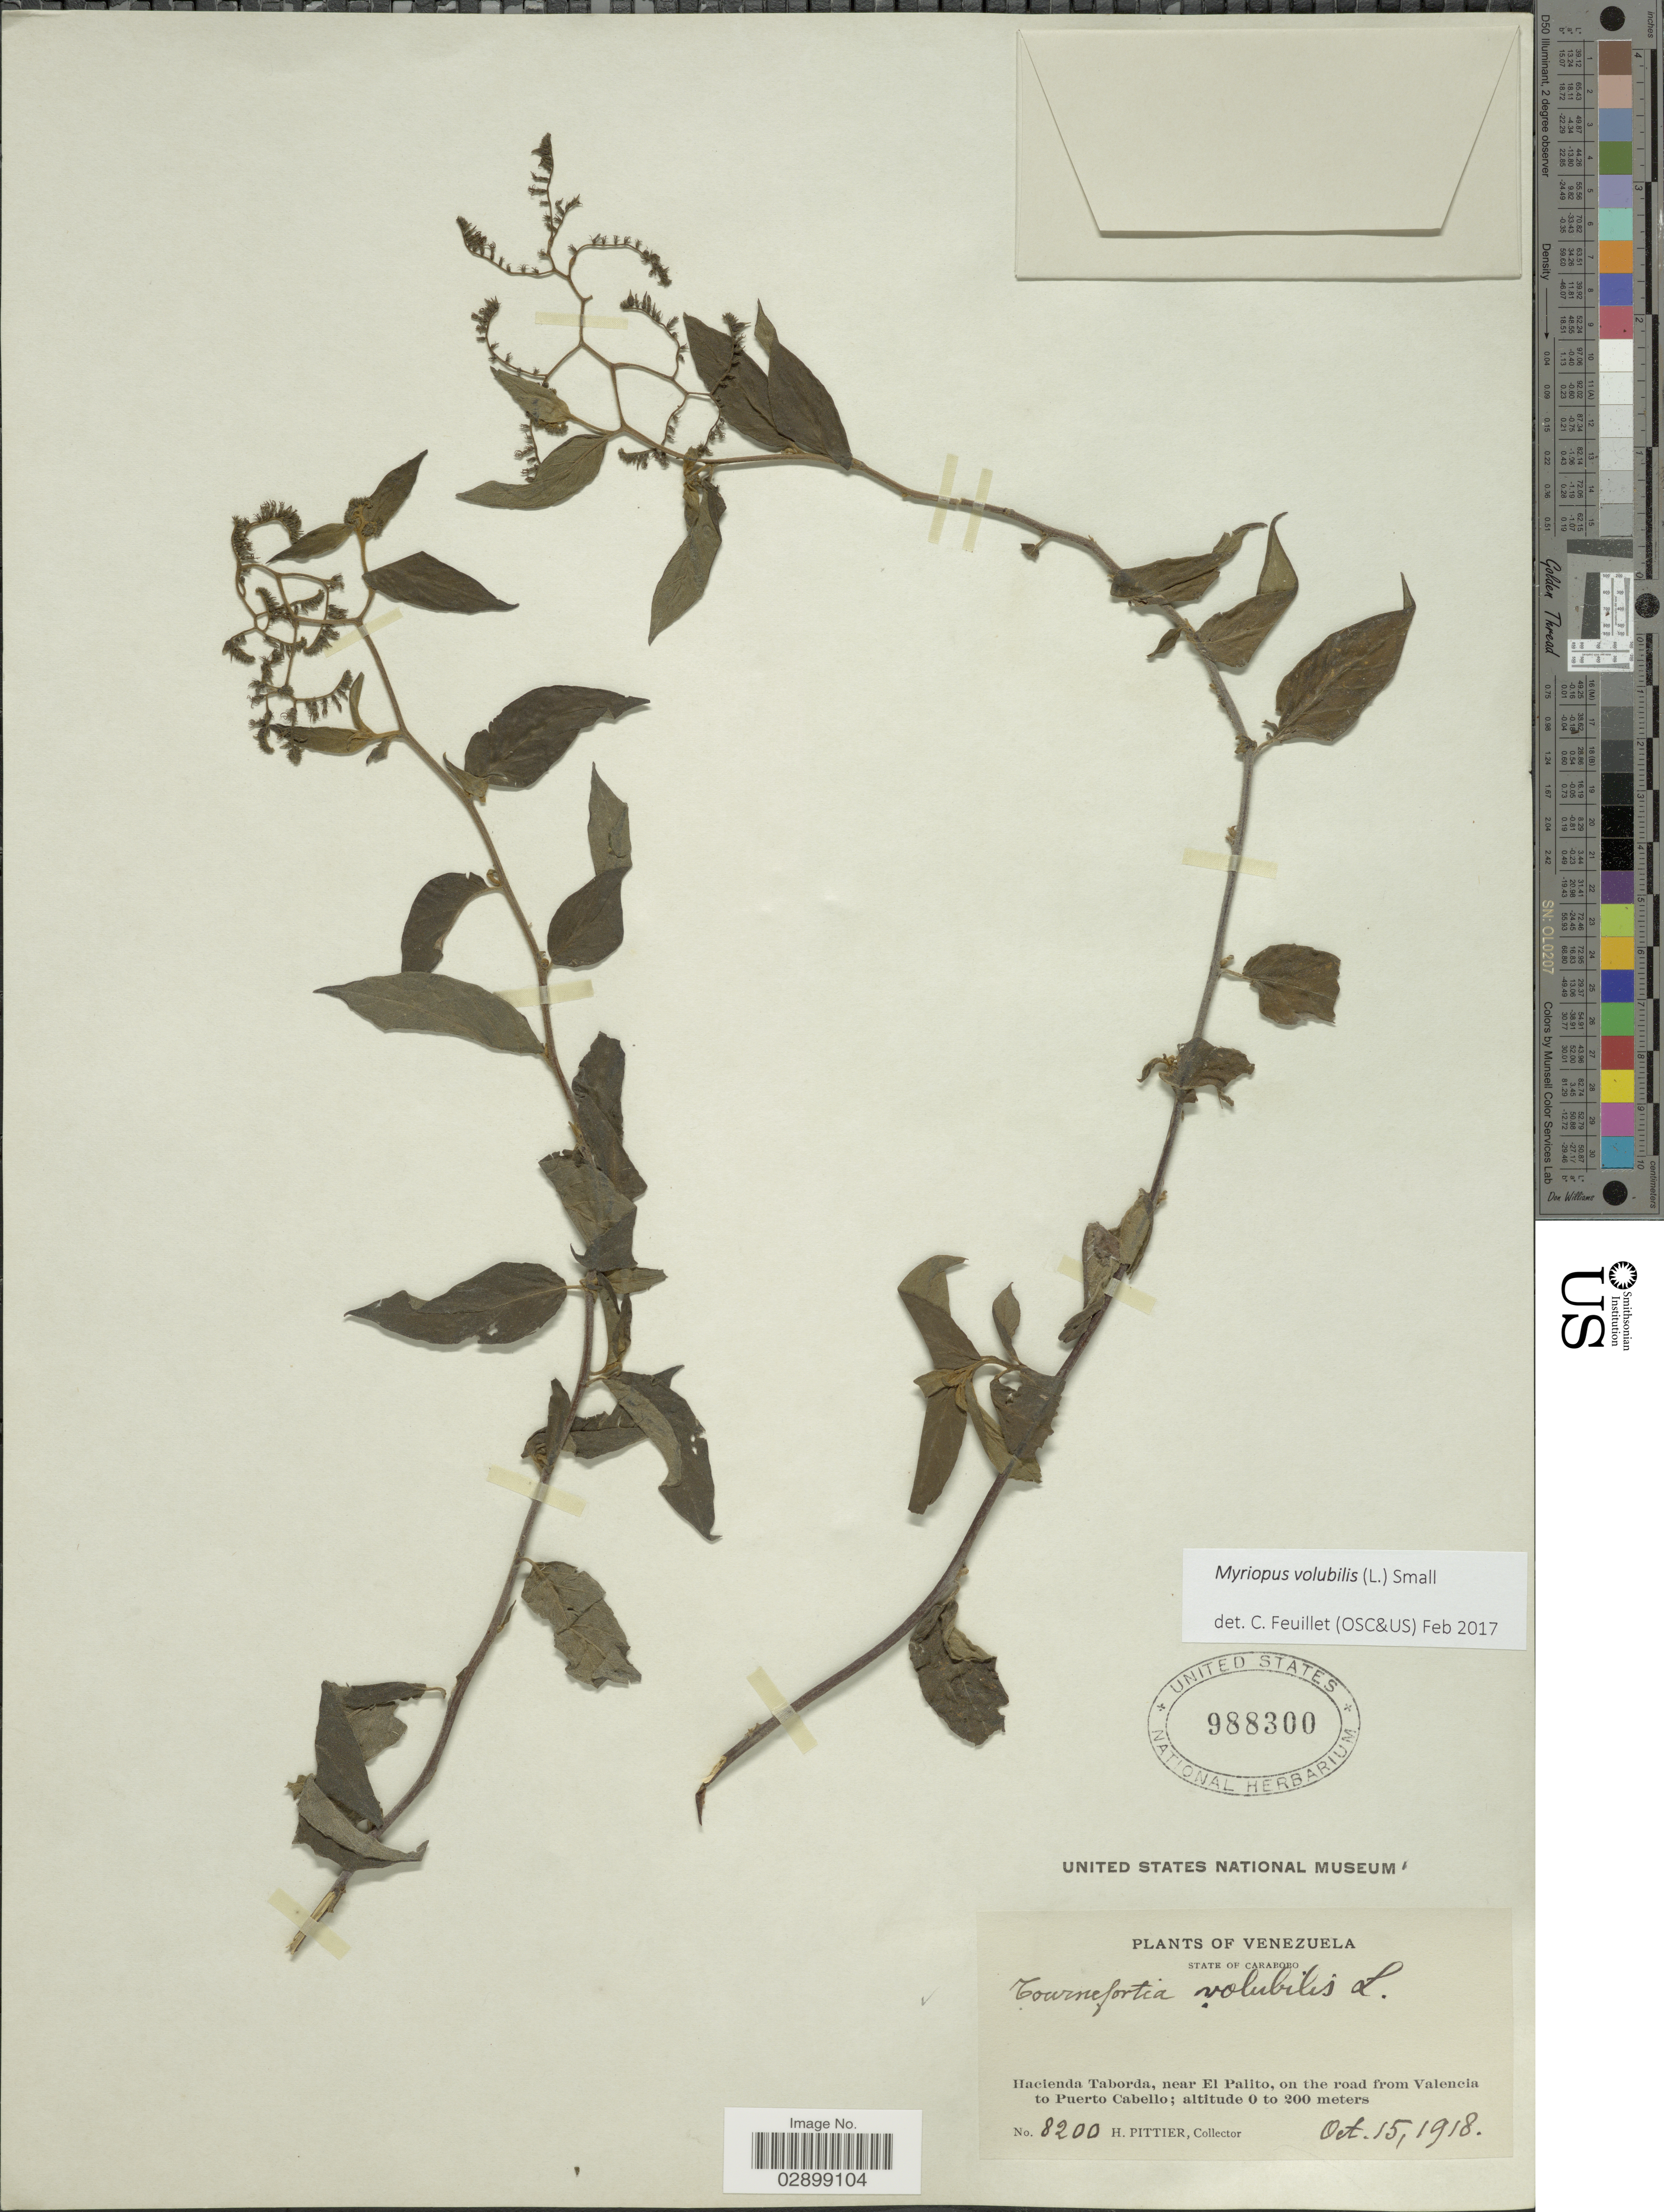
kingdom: Plantae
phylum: Tracheophyta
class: Magnoliopsida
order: Boraginales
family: Heliotropiaceae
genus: Myriopus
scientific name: Myriopus volubilis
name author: (L.) Small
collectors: H. F. Pittier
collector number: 8200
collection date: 1918-10-15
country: Venezuela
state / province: Carabobo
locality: Hacienda Taborda, near El Palito, on the road from Valencia to Puerto Cabello.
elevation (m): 0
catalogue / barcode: US 988300